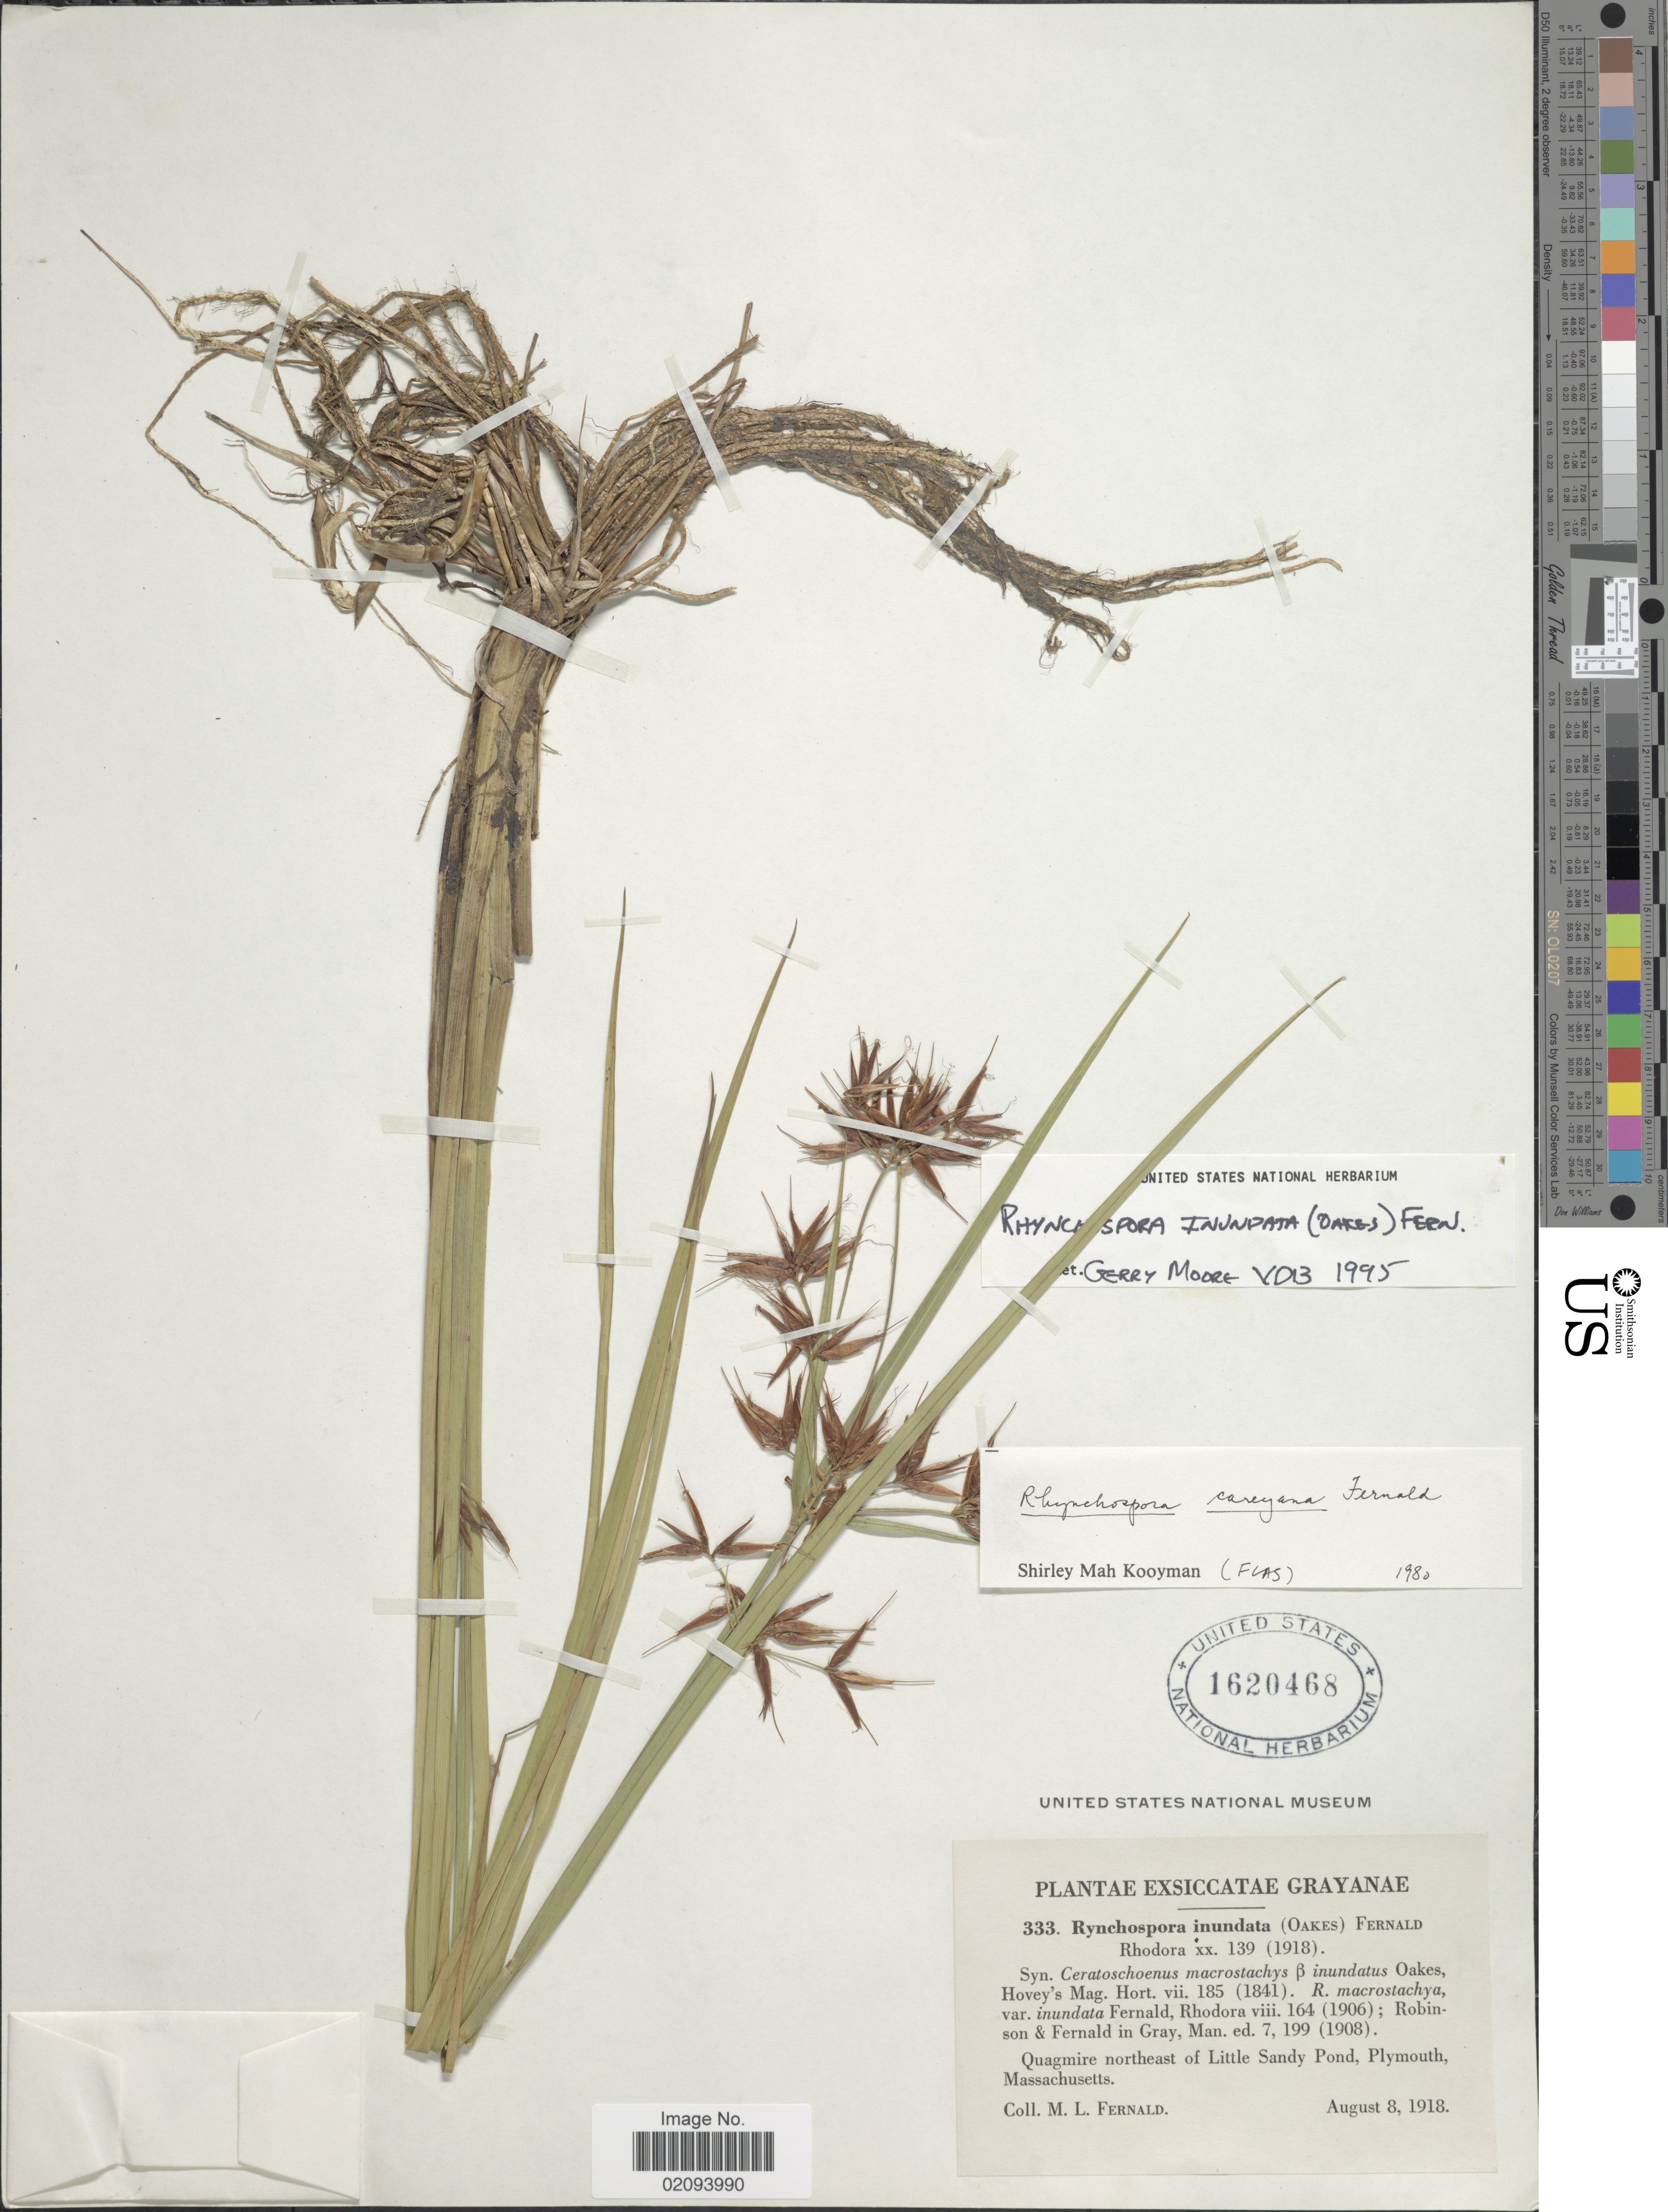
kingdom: Plantae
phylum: Tracheophyta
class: Liliopsida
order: Poales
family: Cyperaceae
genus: Rhynchospora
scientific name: Rhynchospora inundata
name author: (Oakes) Fernald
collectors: M. L. Fernald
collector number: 333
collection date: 1918-08-08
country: United States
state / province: Massachusetts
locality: Quagmire northeast of Little Sandy Pond, Plymouth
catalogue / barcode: US 1620468